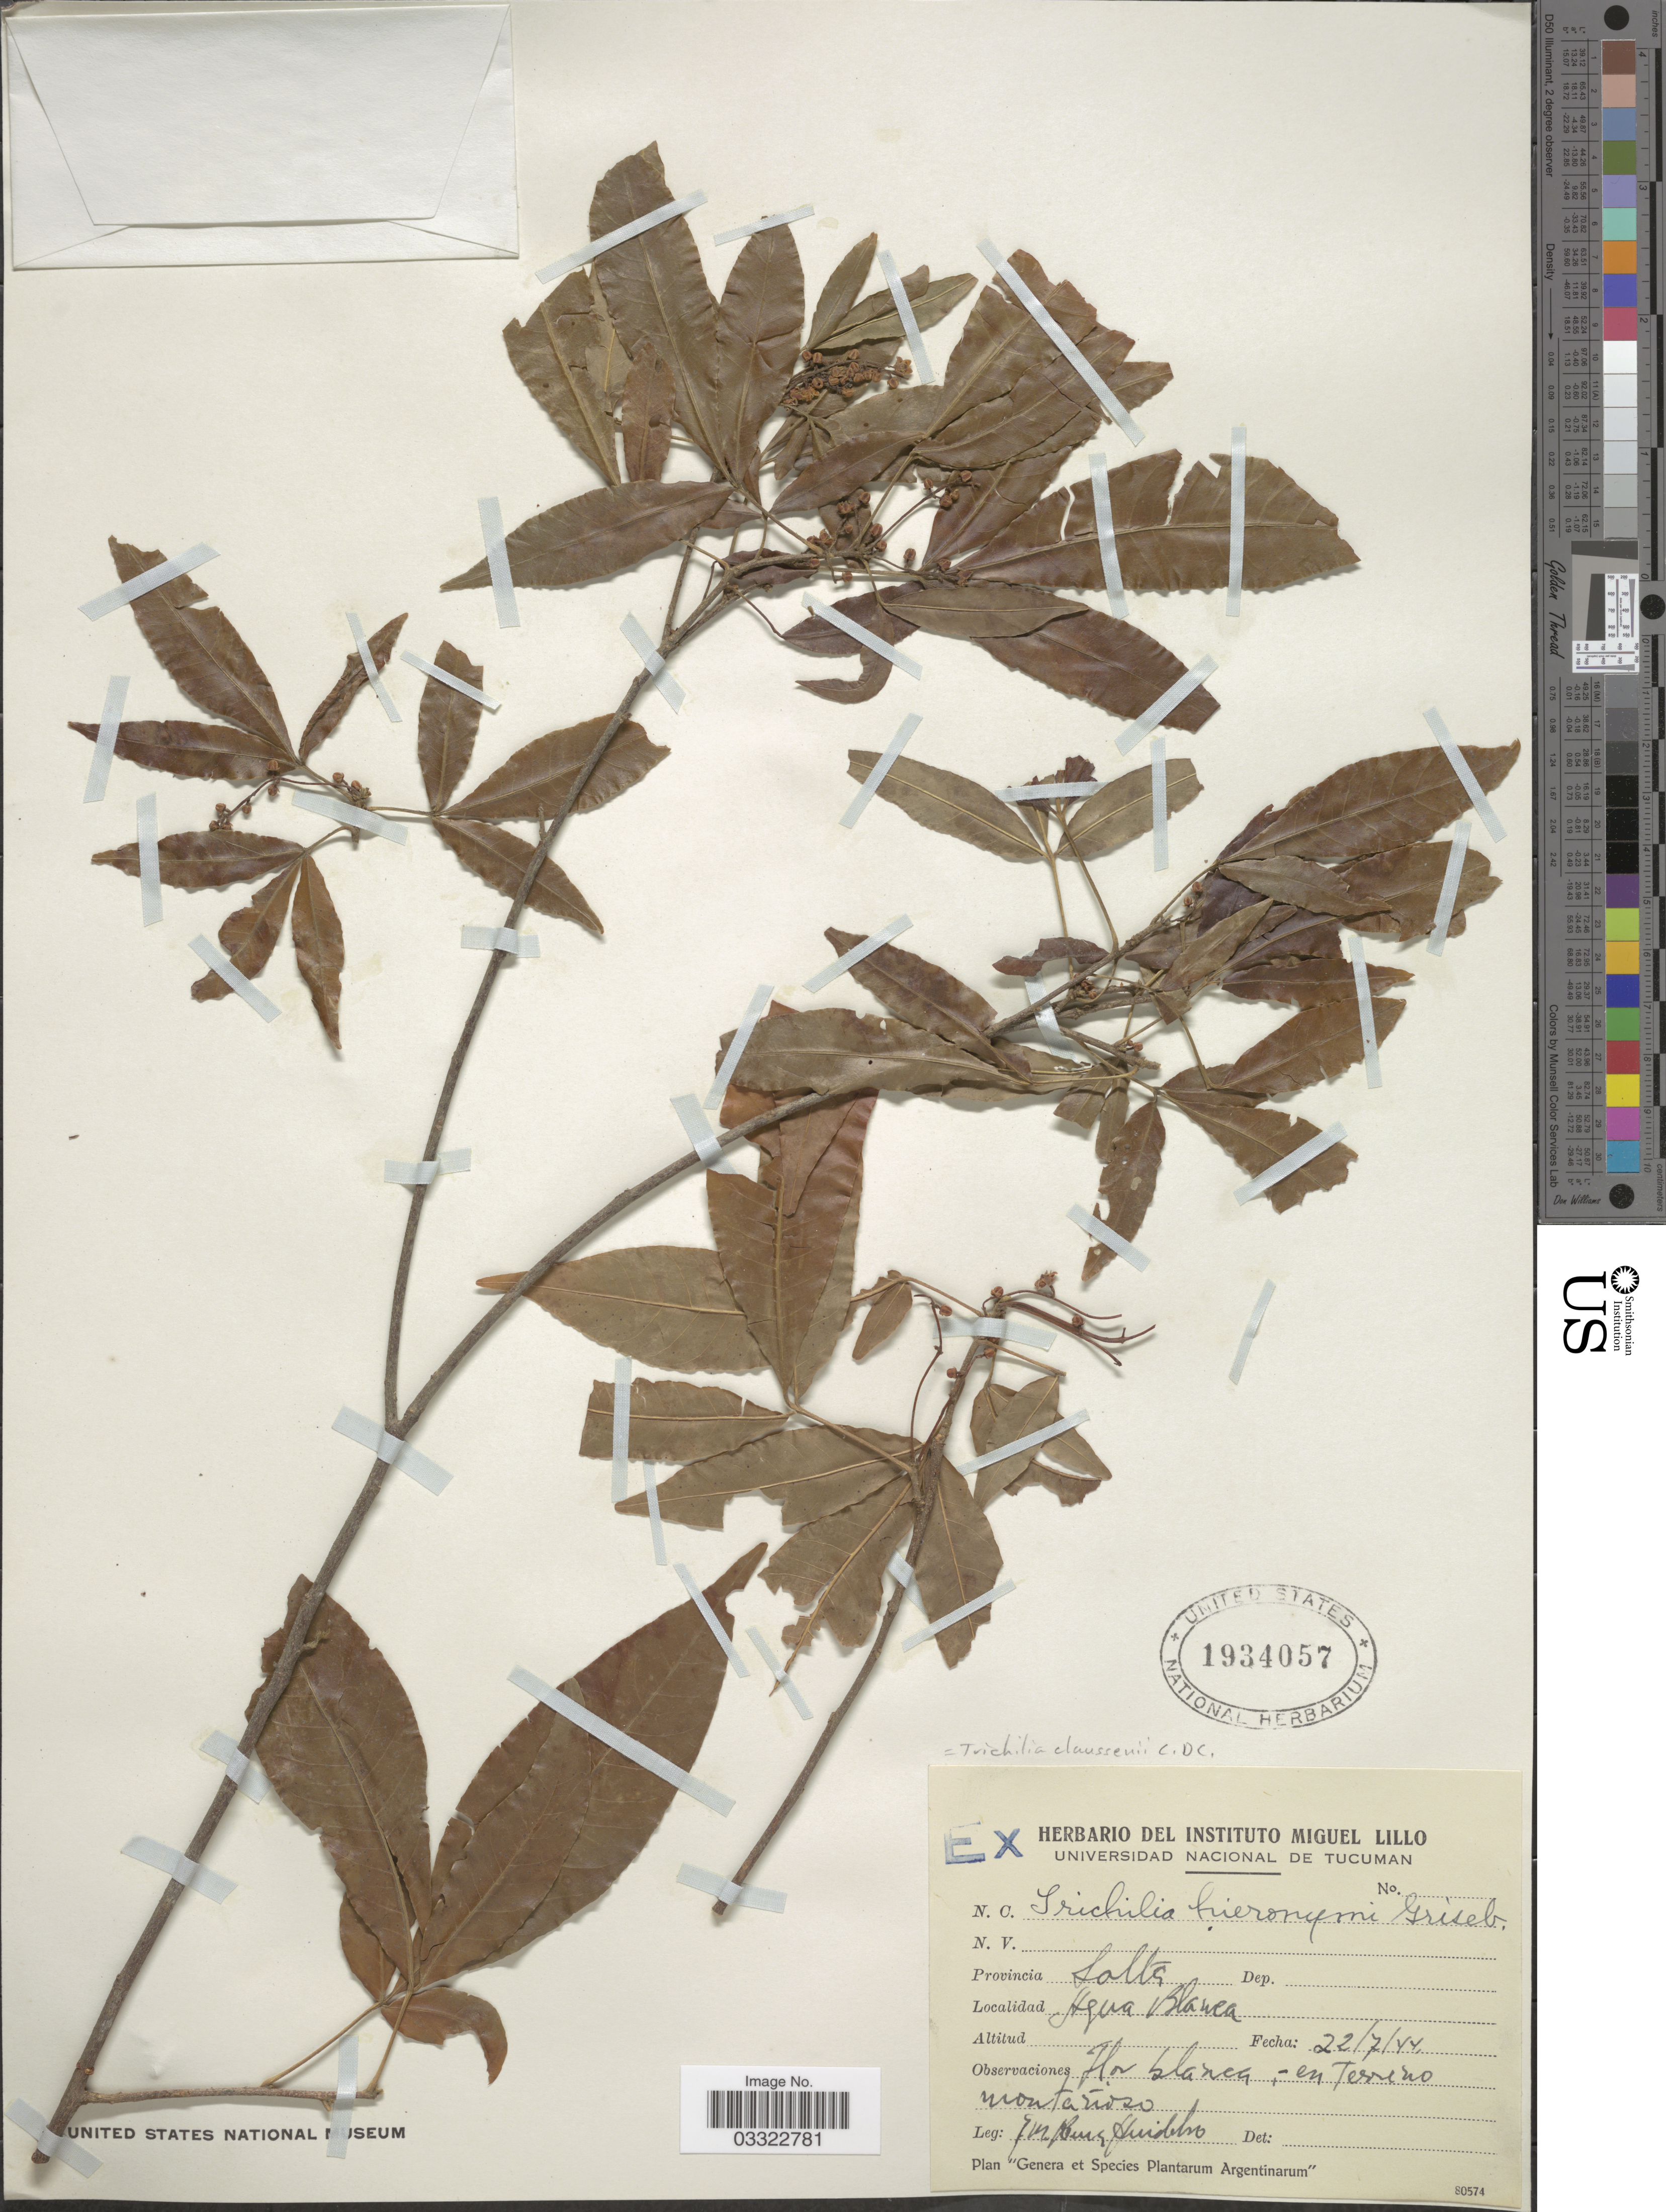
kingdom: Plantae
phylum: Tracheophyta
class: Magnoliopsida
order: Sapindales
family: Meliaceae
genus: Trichilia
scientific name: Trichilia claussenii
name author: C. DC. in Mart.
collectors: J. M. Ruiz Huidobo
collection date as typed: Transcribed d/m/y: 22/7/44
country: Argentina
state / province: Salta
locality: Agua Blanca.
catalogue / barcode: US 1934057